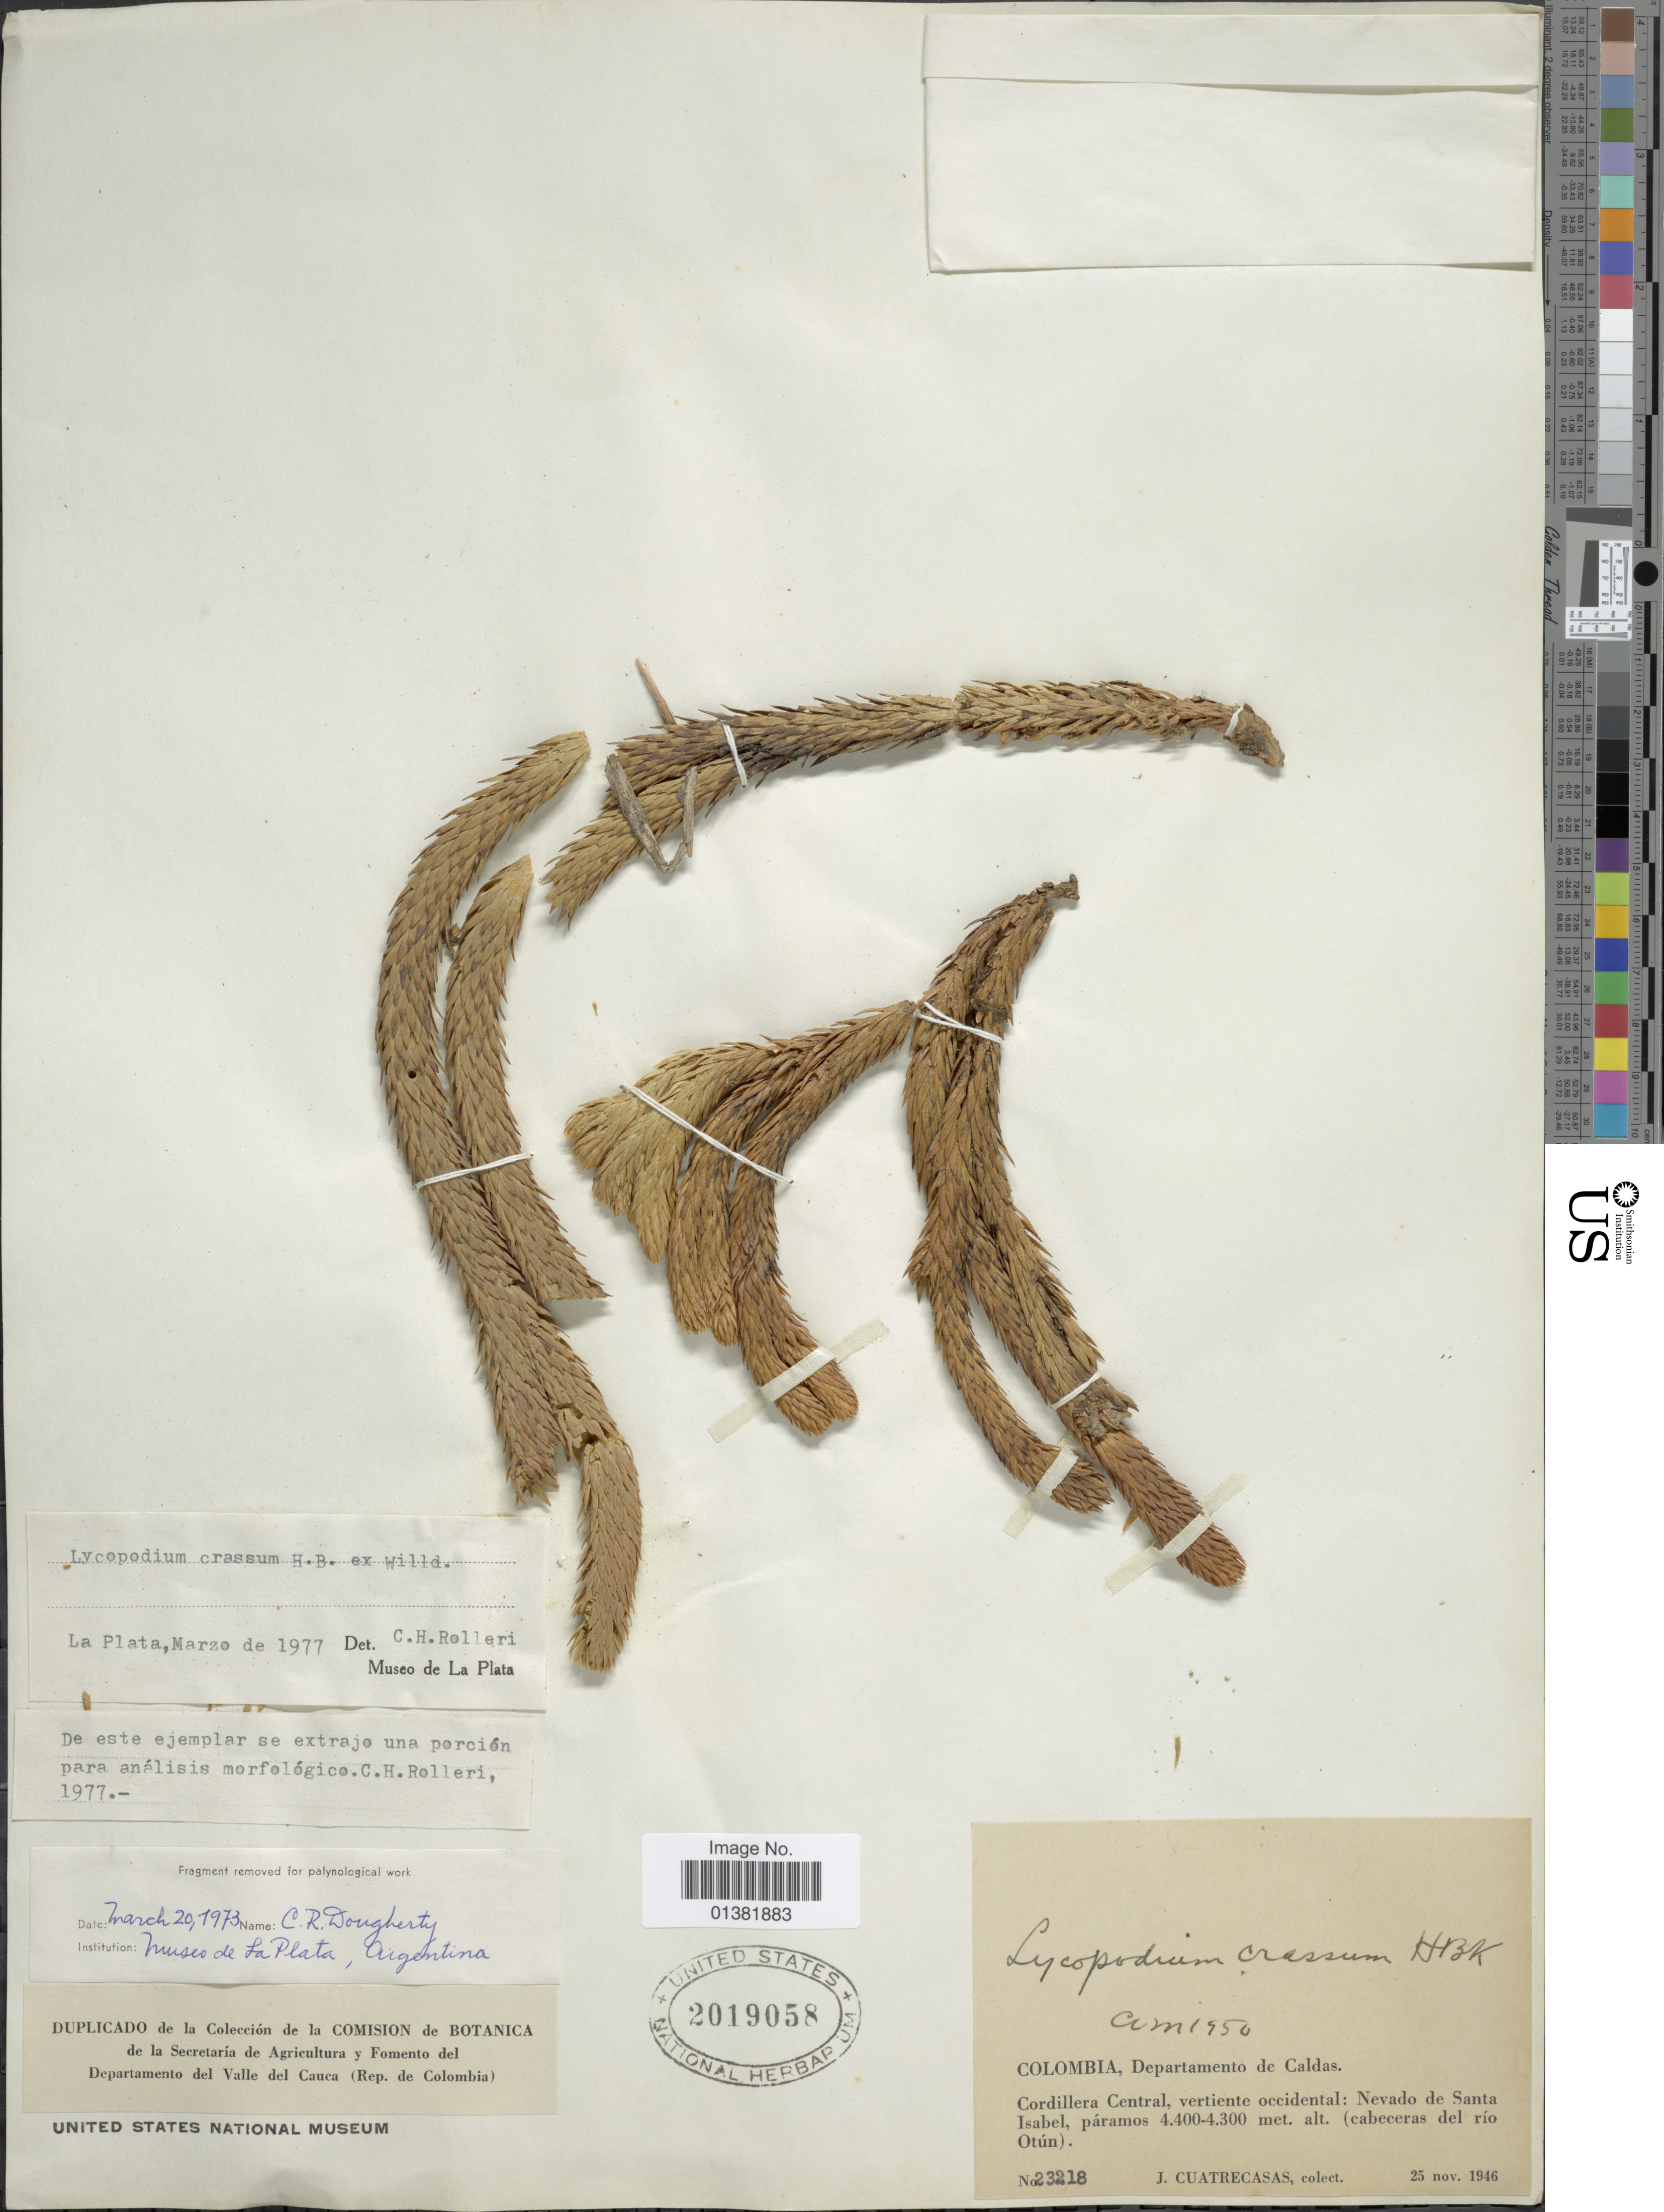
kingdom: Plantae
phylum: Tracheophyta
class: Lycopodiopsida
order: Lycopodiales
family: Lycopodiaceae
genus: Phlegmariurus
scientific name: Phlegmariurus crassus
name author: (Humb. & Bonpl. ex Willd.) B. Øllg.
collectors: J. Cuatrecasas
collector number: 23218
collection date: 1946-11-25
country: Colombia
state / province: Caldas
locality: Cordillera Central, vertiente occidental: Nevado de Santa Isabel (cabeceras del río Otún)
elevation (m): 4300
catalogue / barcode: US 2019058